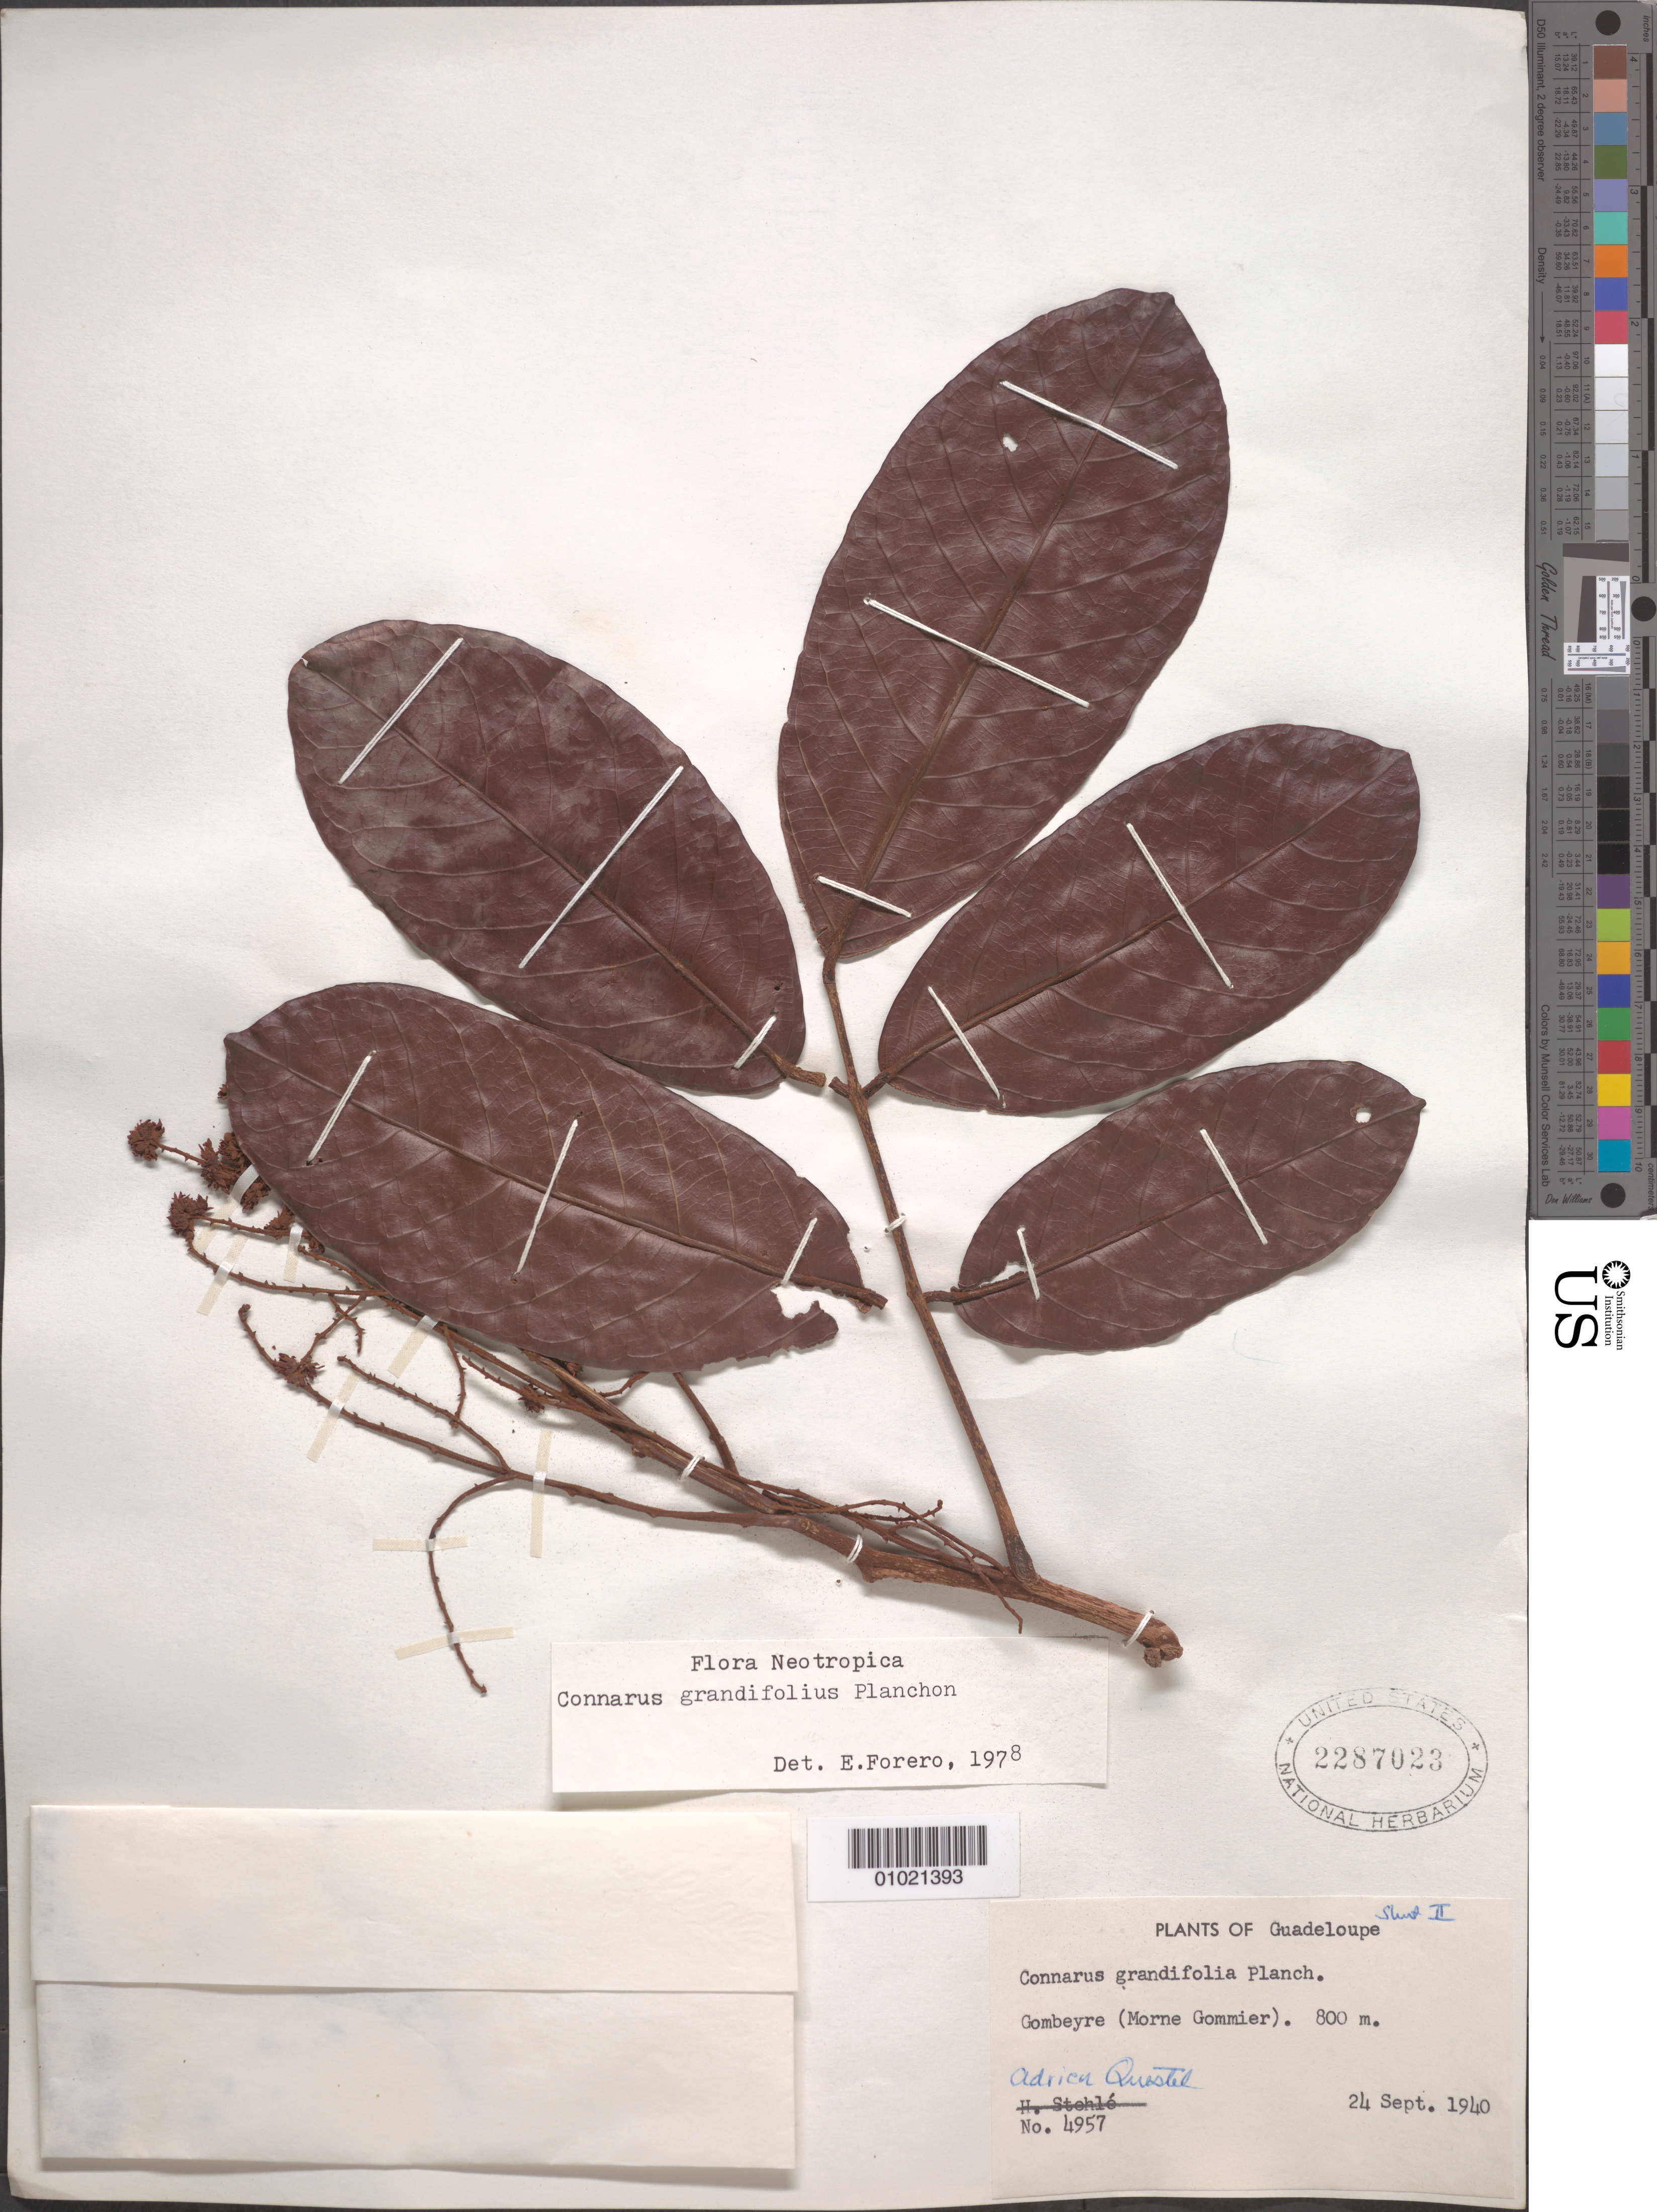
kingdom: Plantae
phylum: Tracheophyta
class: Magnoliopsida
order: Oxalidales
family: Connaraceae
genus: Connarus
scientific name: Connarus grandifolius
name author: Planch.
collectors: A. Questel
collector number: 4957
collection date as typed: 24 Sep 1940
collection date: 1940-09-24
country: Guadeloupe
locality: Gombeyre (Morne Gommier).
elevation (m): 800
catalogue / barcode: US 2287023